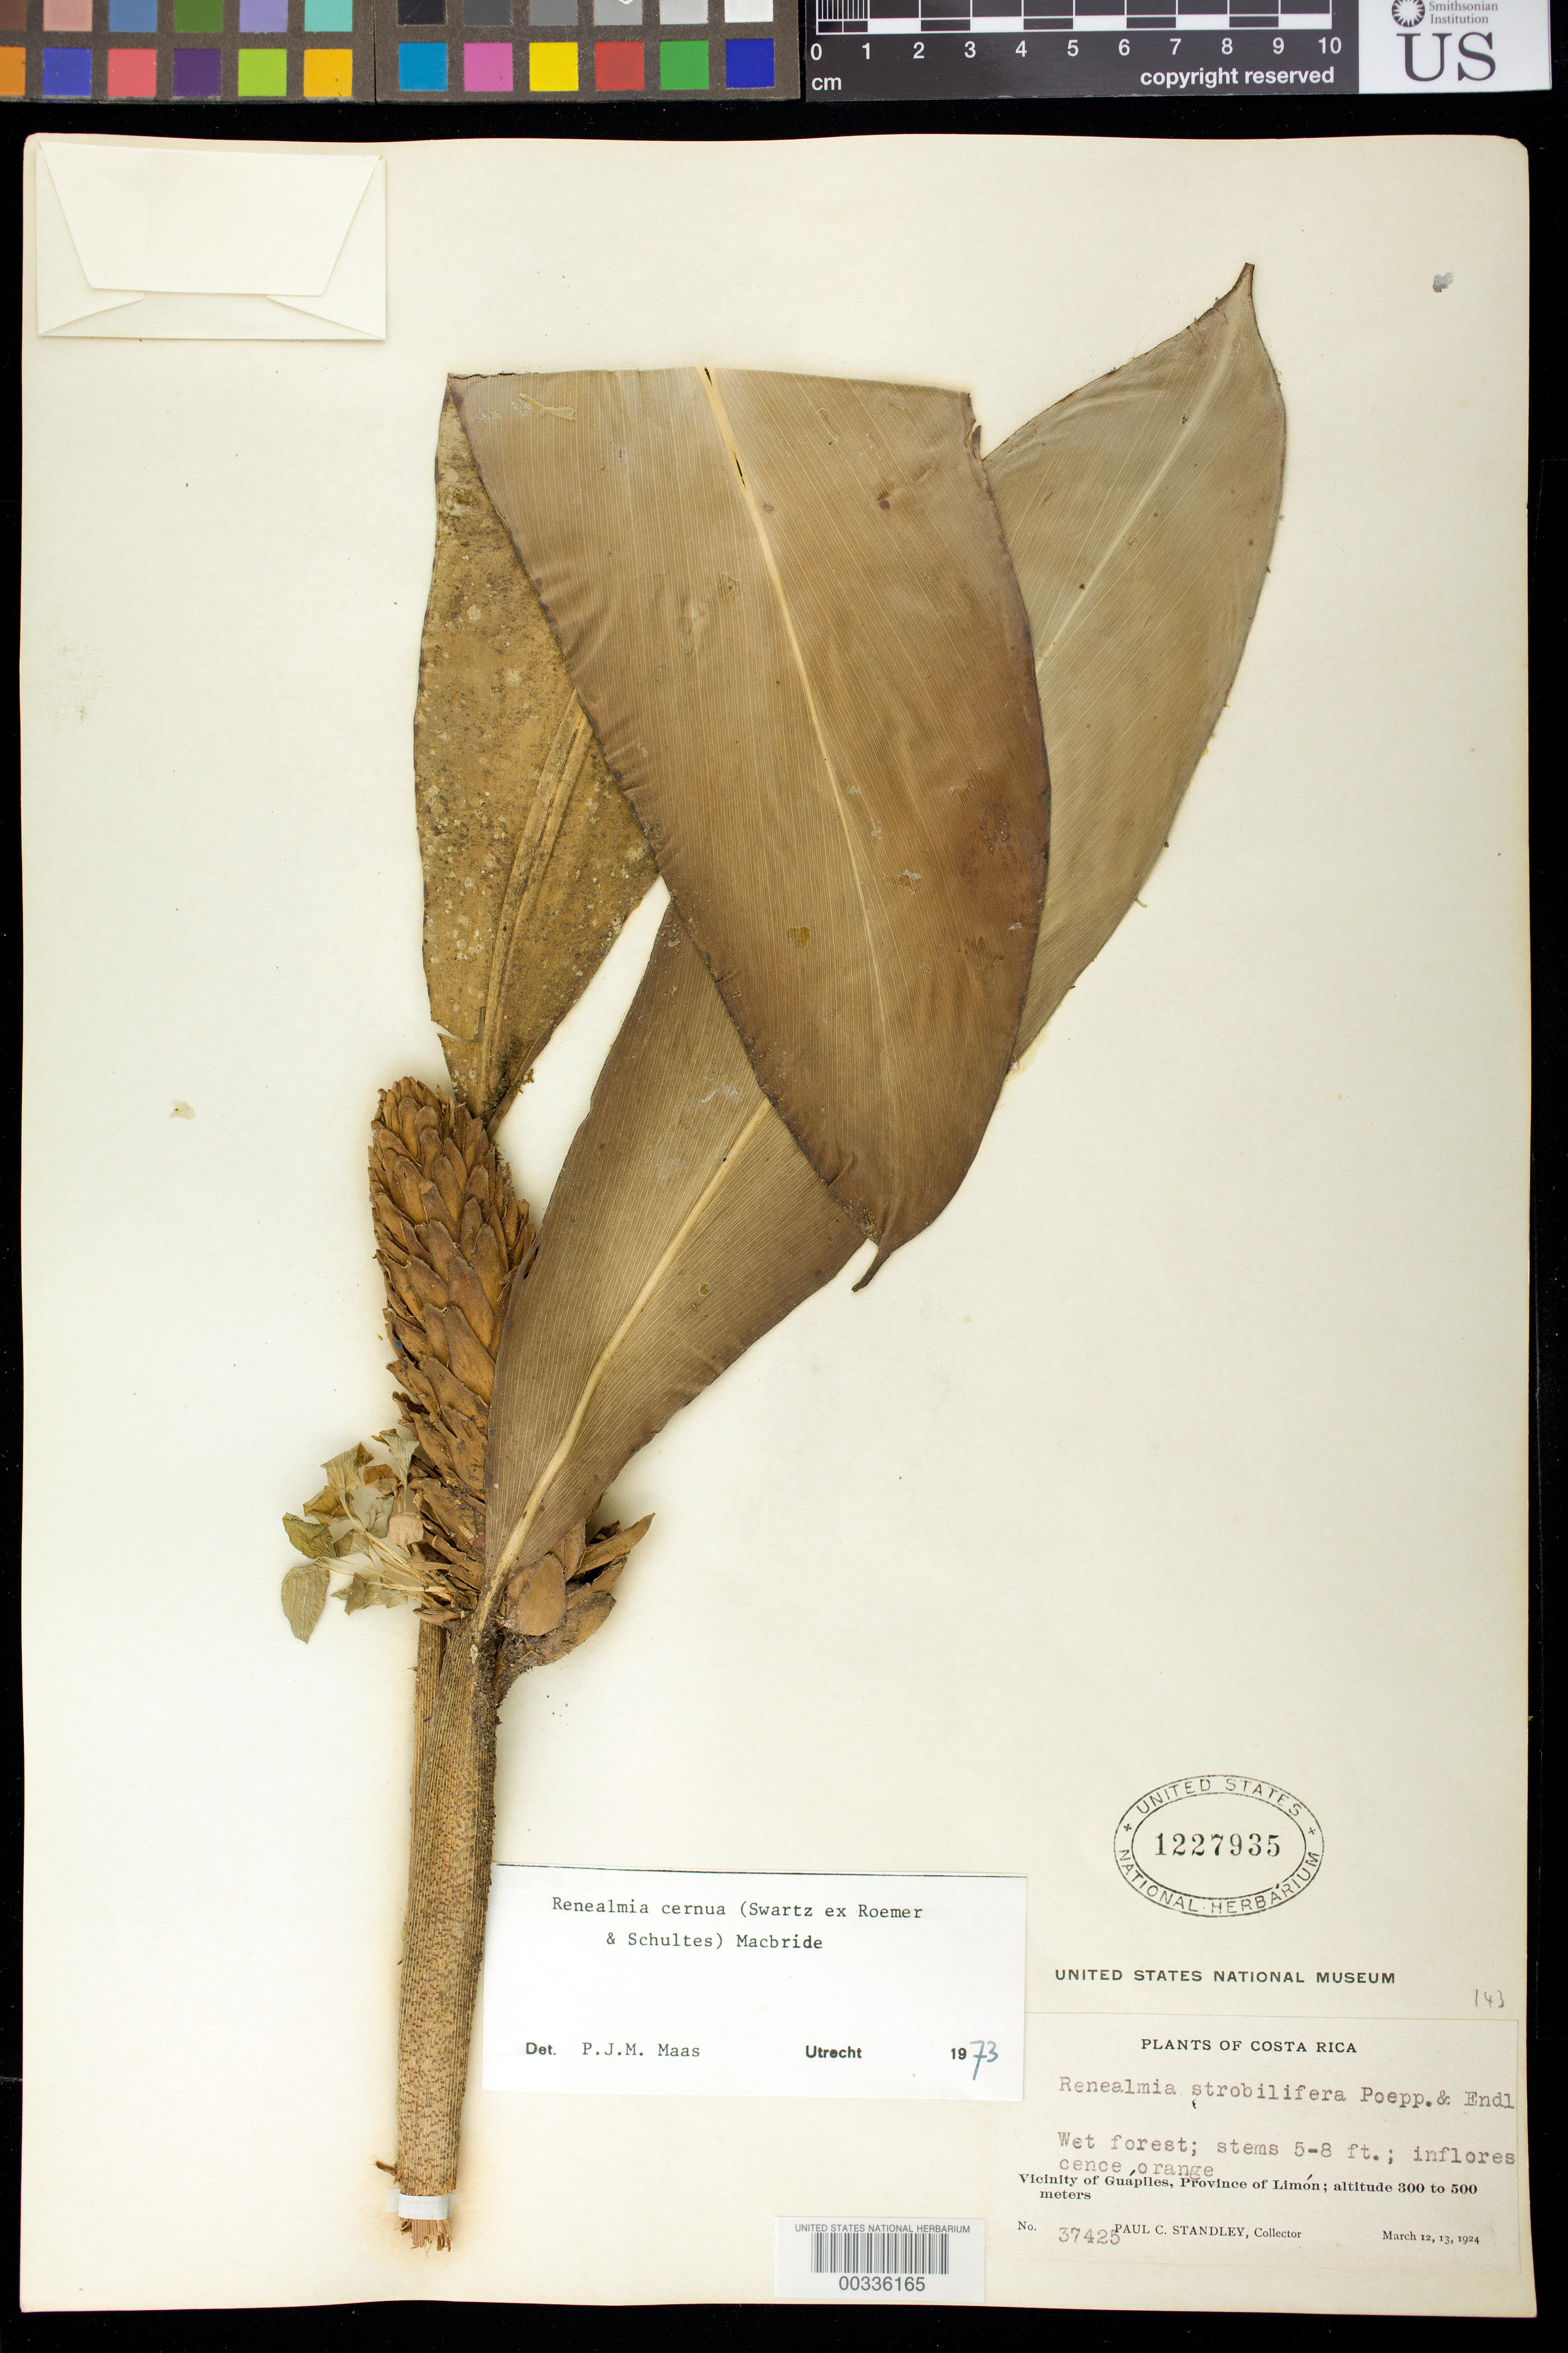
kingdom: Plantae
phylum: Tracheophyta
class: Liliopsida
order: Zingiberales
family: Zingiberaceae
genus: Renealmia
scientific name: Renealmia cernua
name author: (Sw. ex Roem. & Schult.) J.F. Macbr.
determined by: Maas, Paul J. M.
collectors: P. C. Standley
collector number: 37425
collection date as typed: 12 Mar 1924 and 13 Mar 1924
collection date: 1924-03-12,1924-03-13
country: Costa Rica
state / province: Limón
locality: Vicinity of guapiles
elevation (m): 300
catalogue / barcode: US 1227935